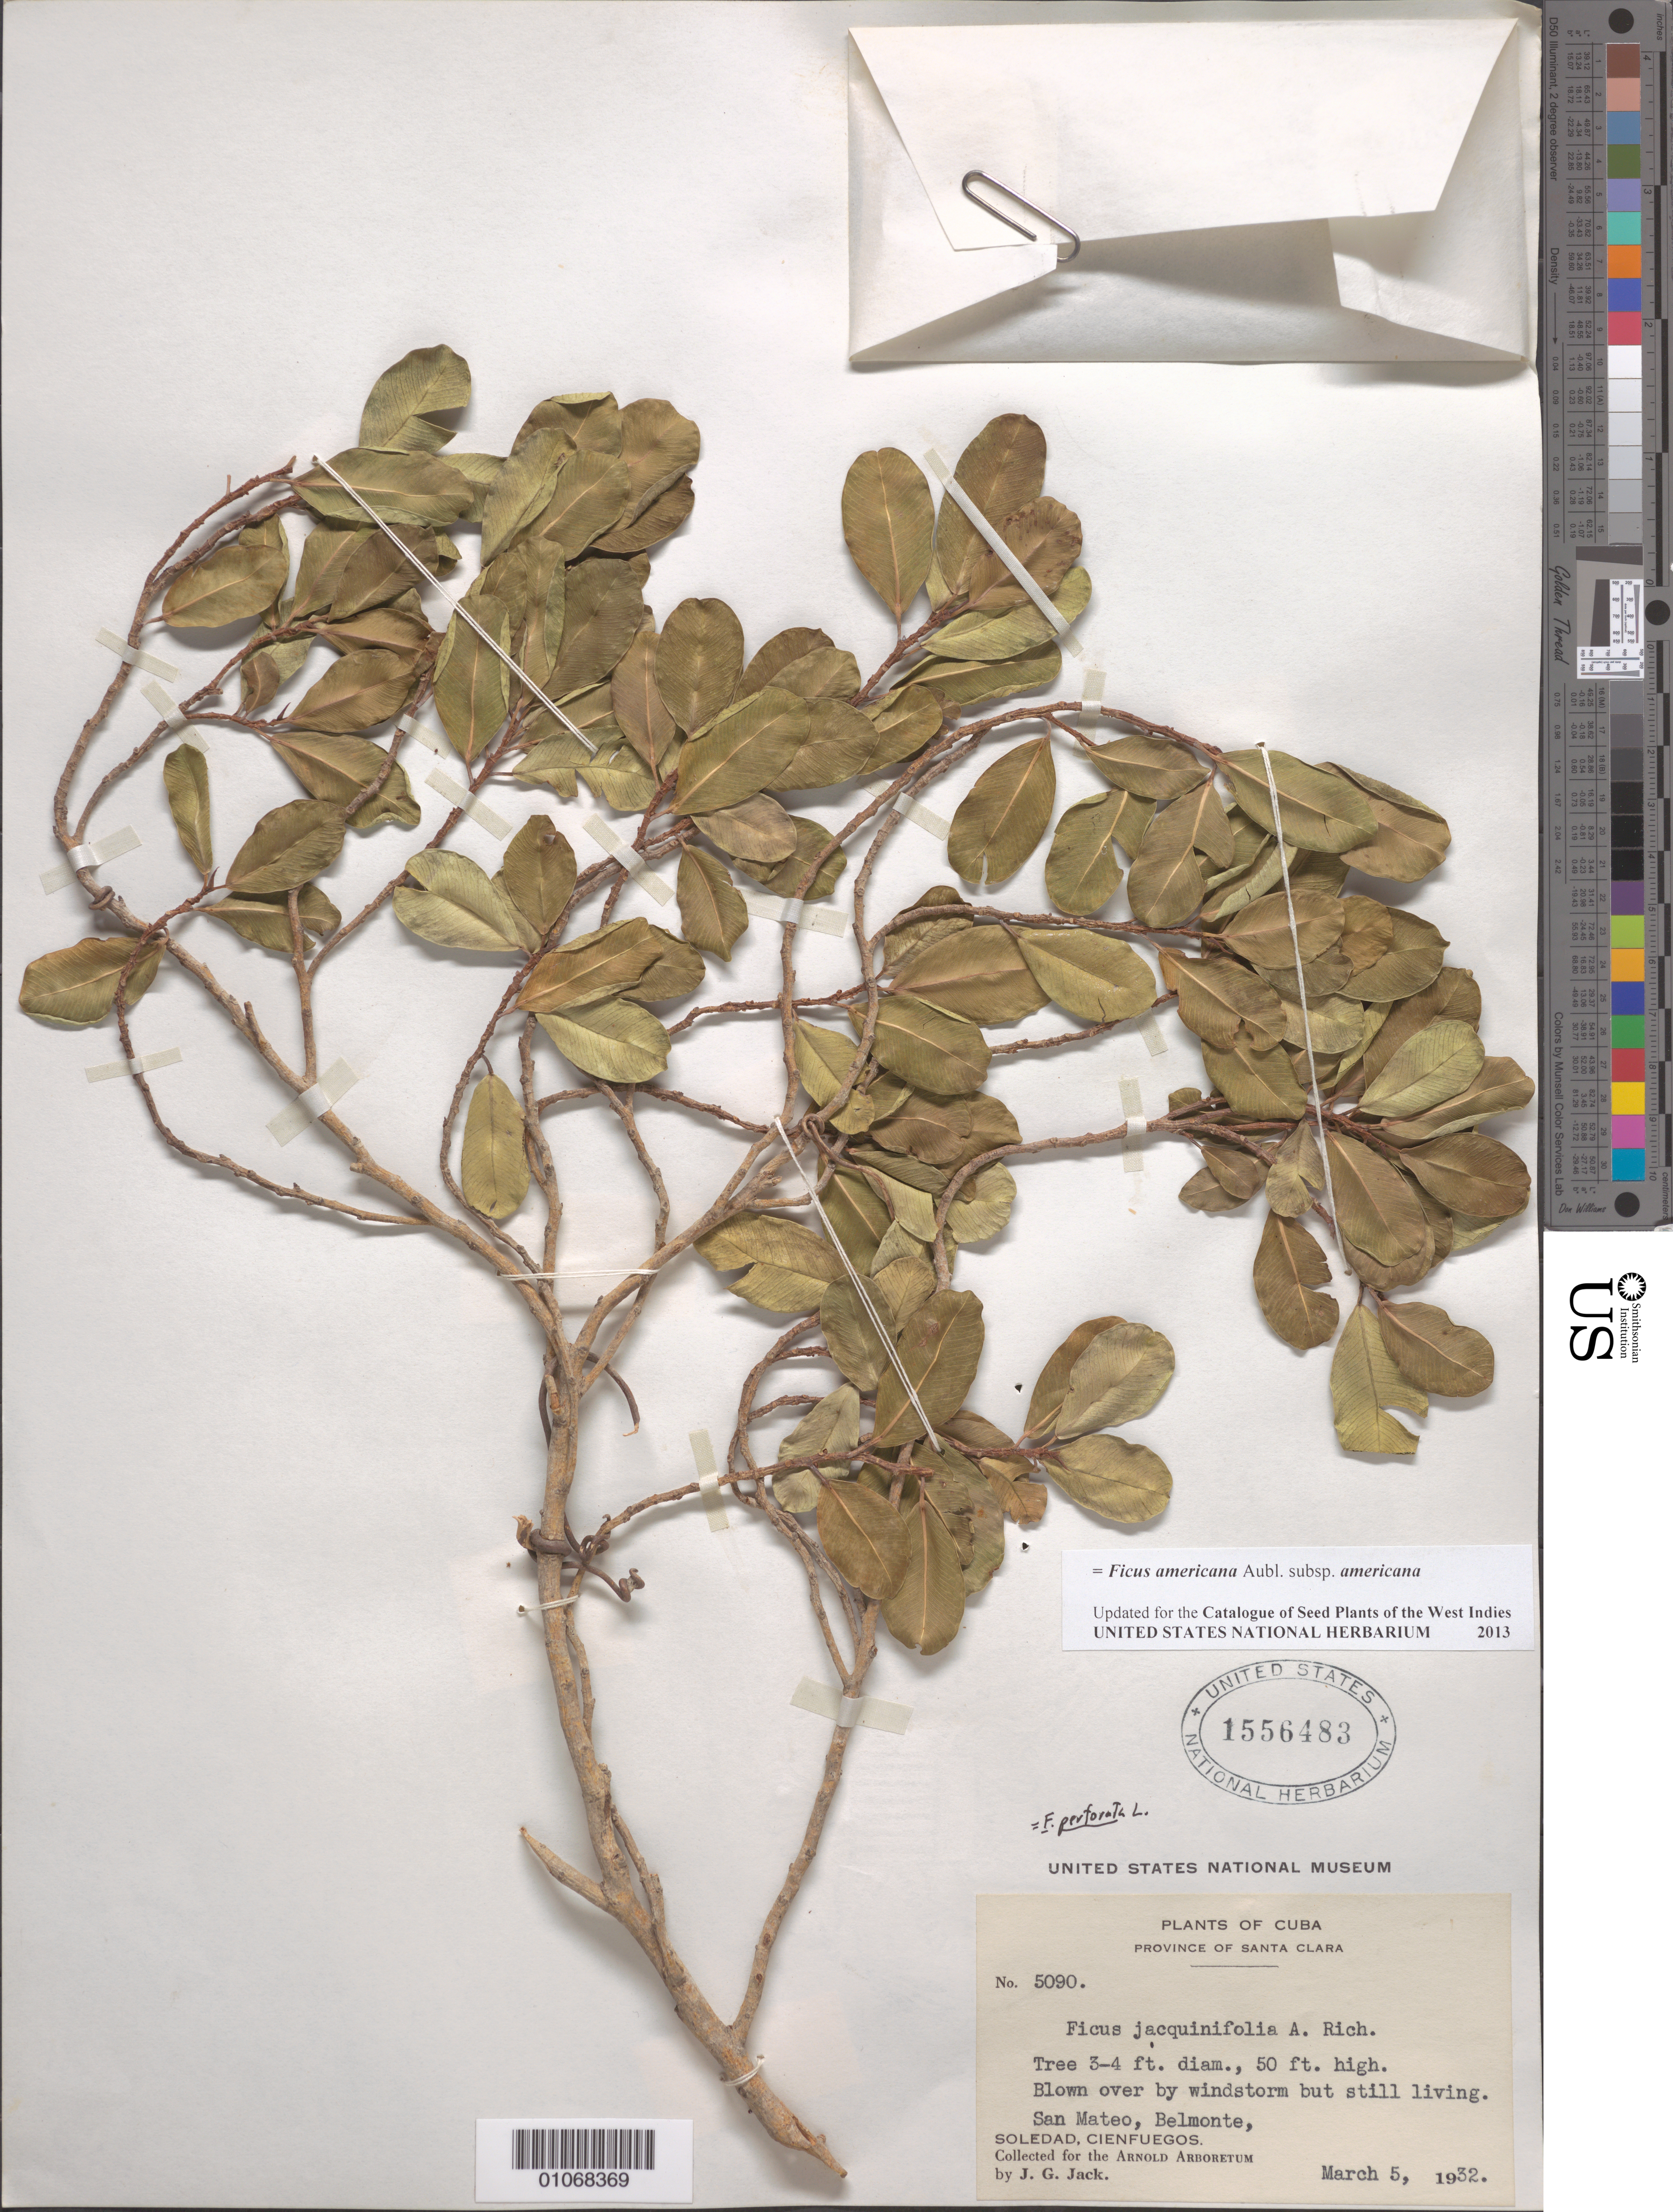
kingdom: Plantae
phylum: Tracheophyta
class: Magnoliopsida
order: Rosales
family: Moraceae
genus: Ficus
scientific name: Ficus perforata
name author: L.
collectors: J. G. Jack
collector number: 5090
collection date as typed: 05 Mar 1932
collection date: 1932-03-05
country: Cuba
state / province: Cienfuegos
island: Cuba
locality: San Mateo, Belmonte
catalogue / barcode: US 1556483